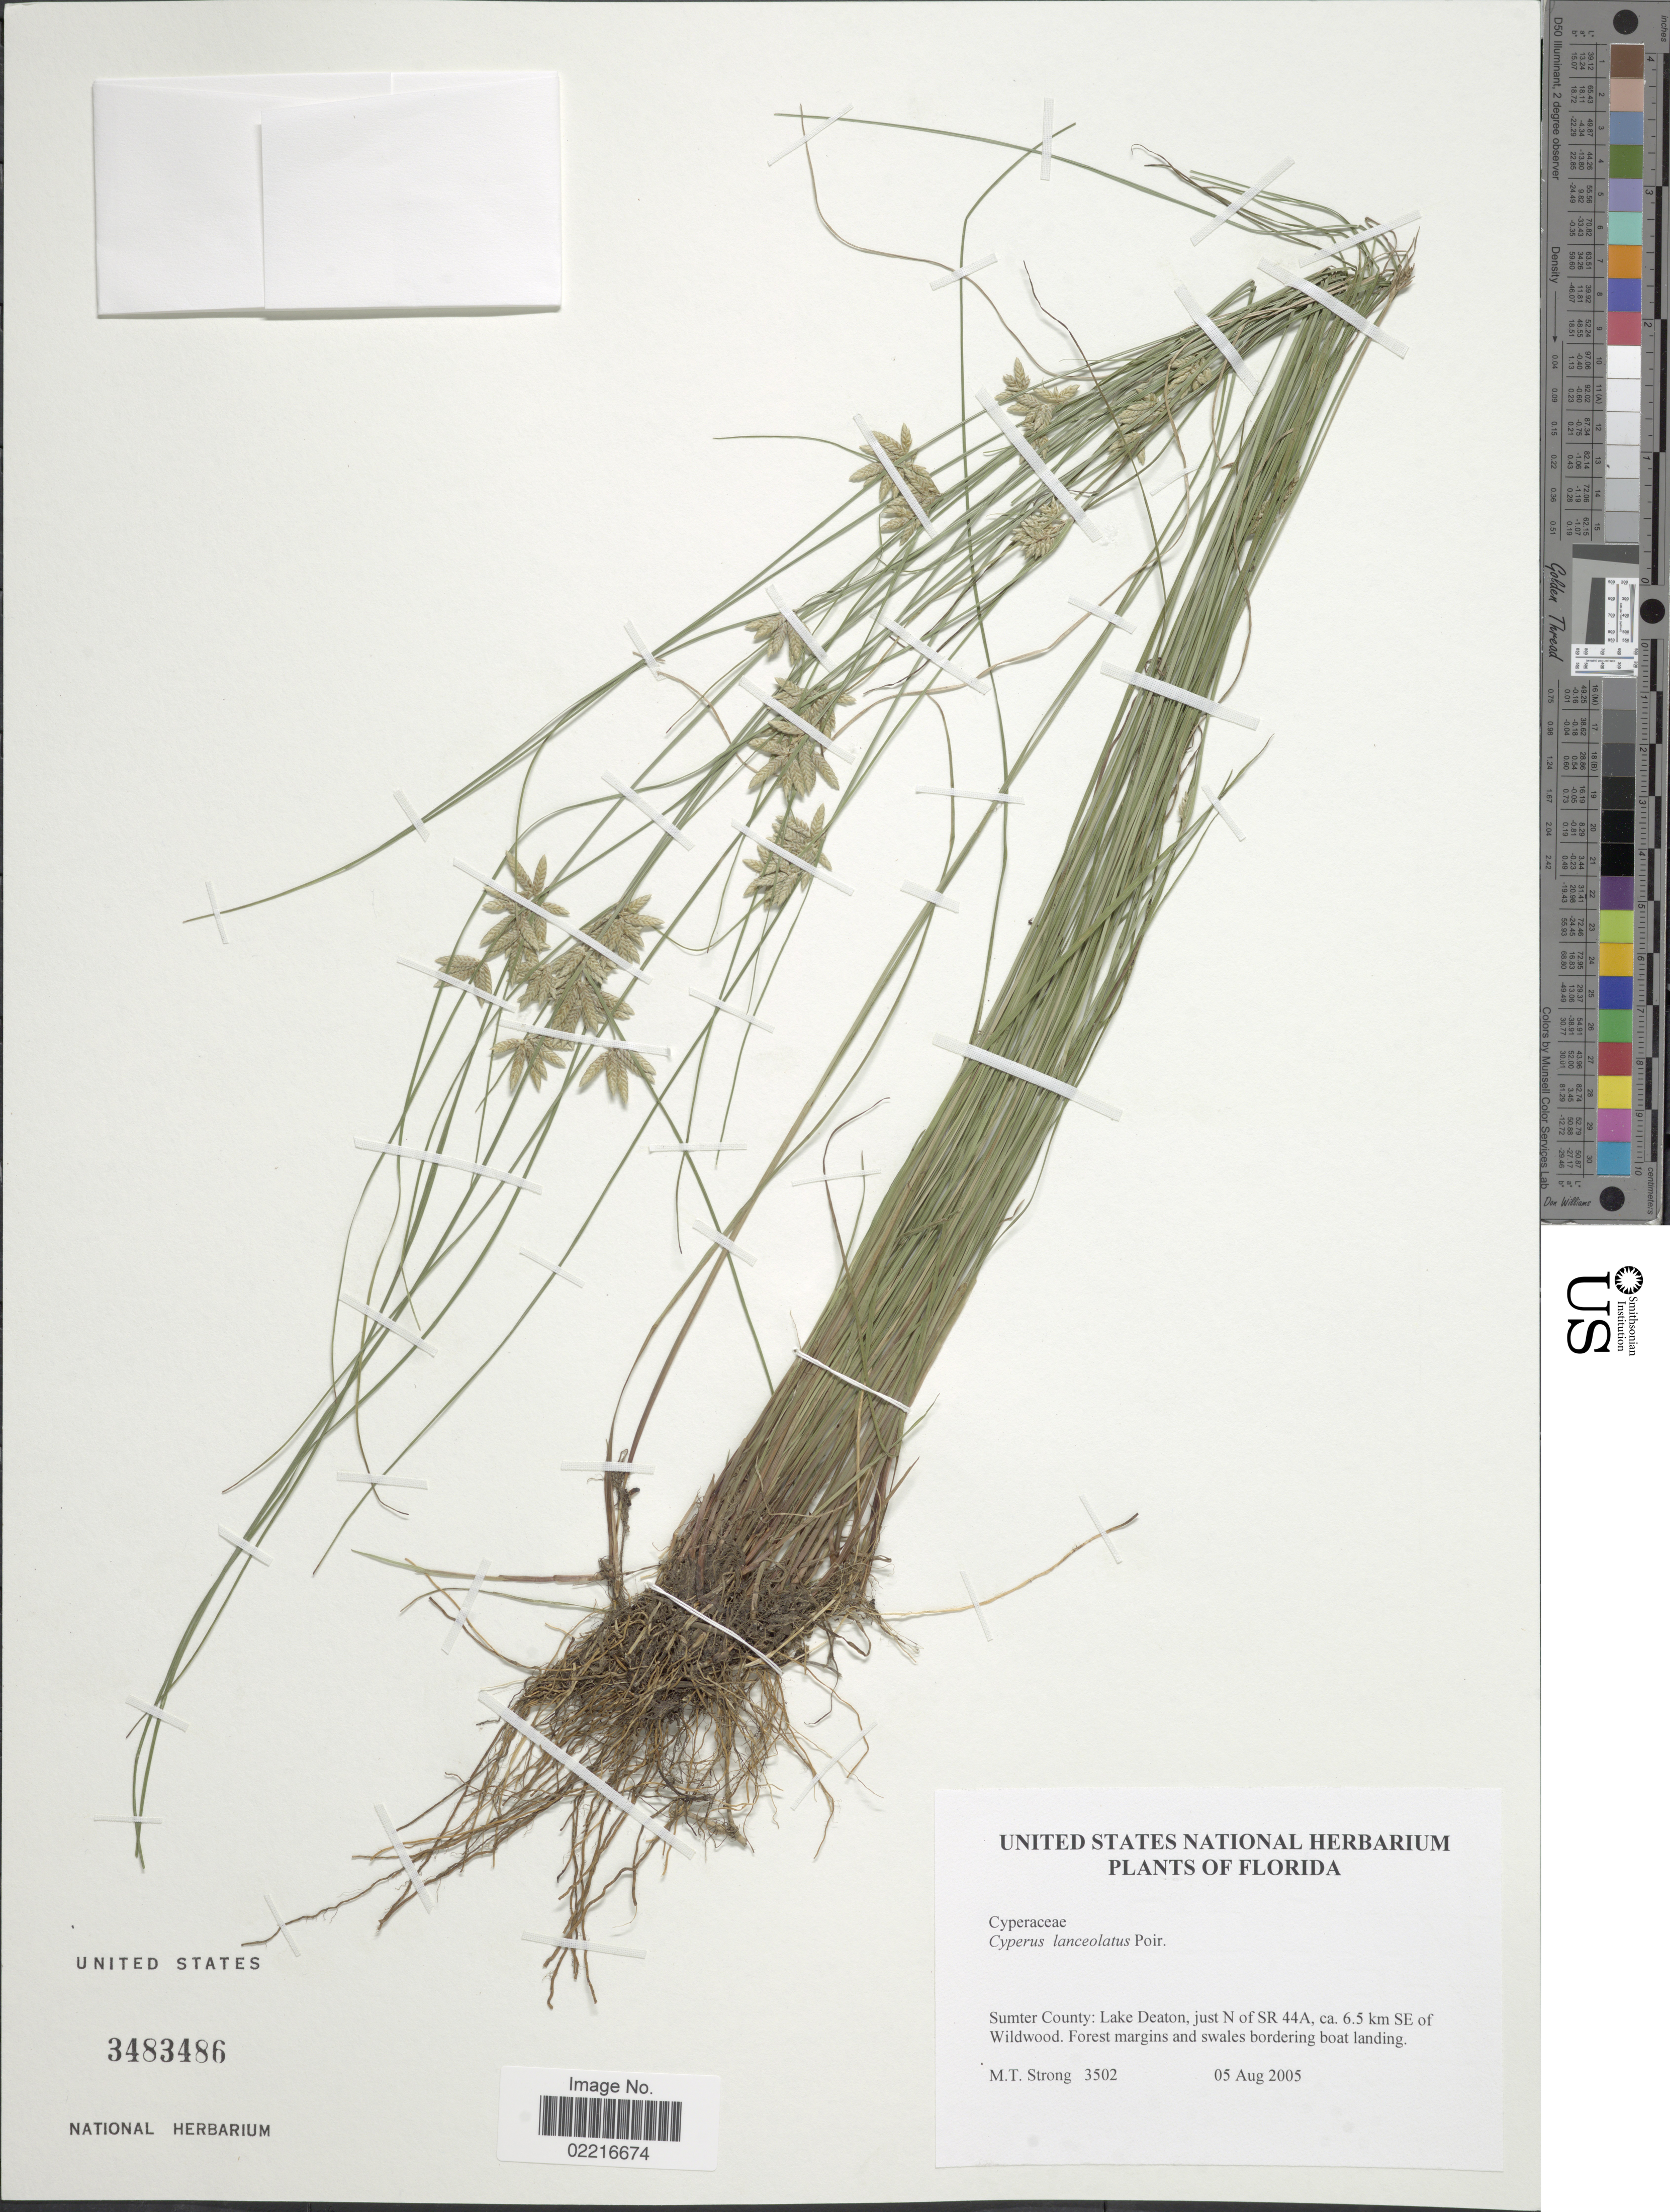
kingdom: Plantae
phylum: Tracheophyta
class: Liliopsida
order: Poales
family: Cyperaceae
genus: Cyperus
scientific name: Cyperus lanceolatus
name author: Poir.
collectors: M. T. Strong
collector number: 3502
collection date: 2005-08-05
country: United States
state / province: Florida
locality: Sumter County: Lake Deaton, just N of Sr 44A, ca. 6.5 SE of Wildwood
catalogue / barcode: US 3483486